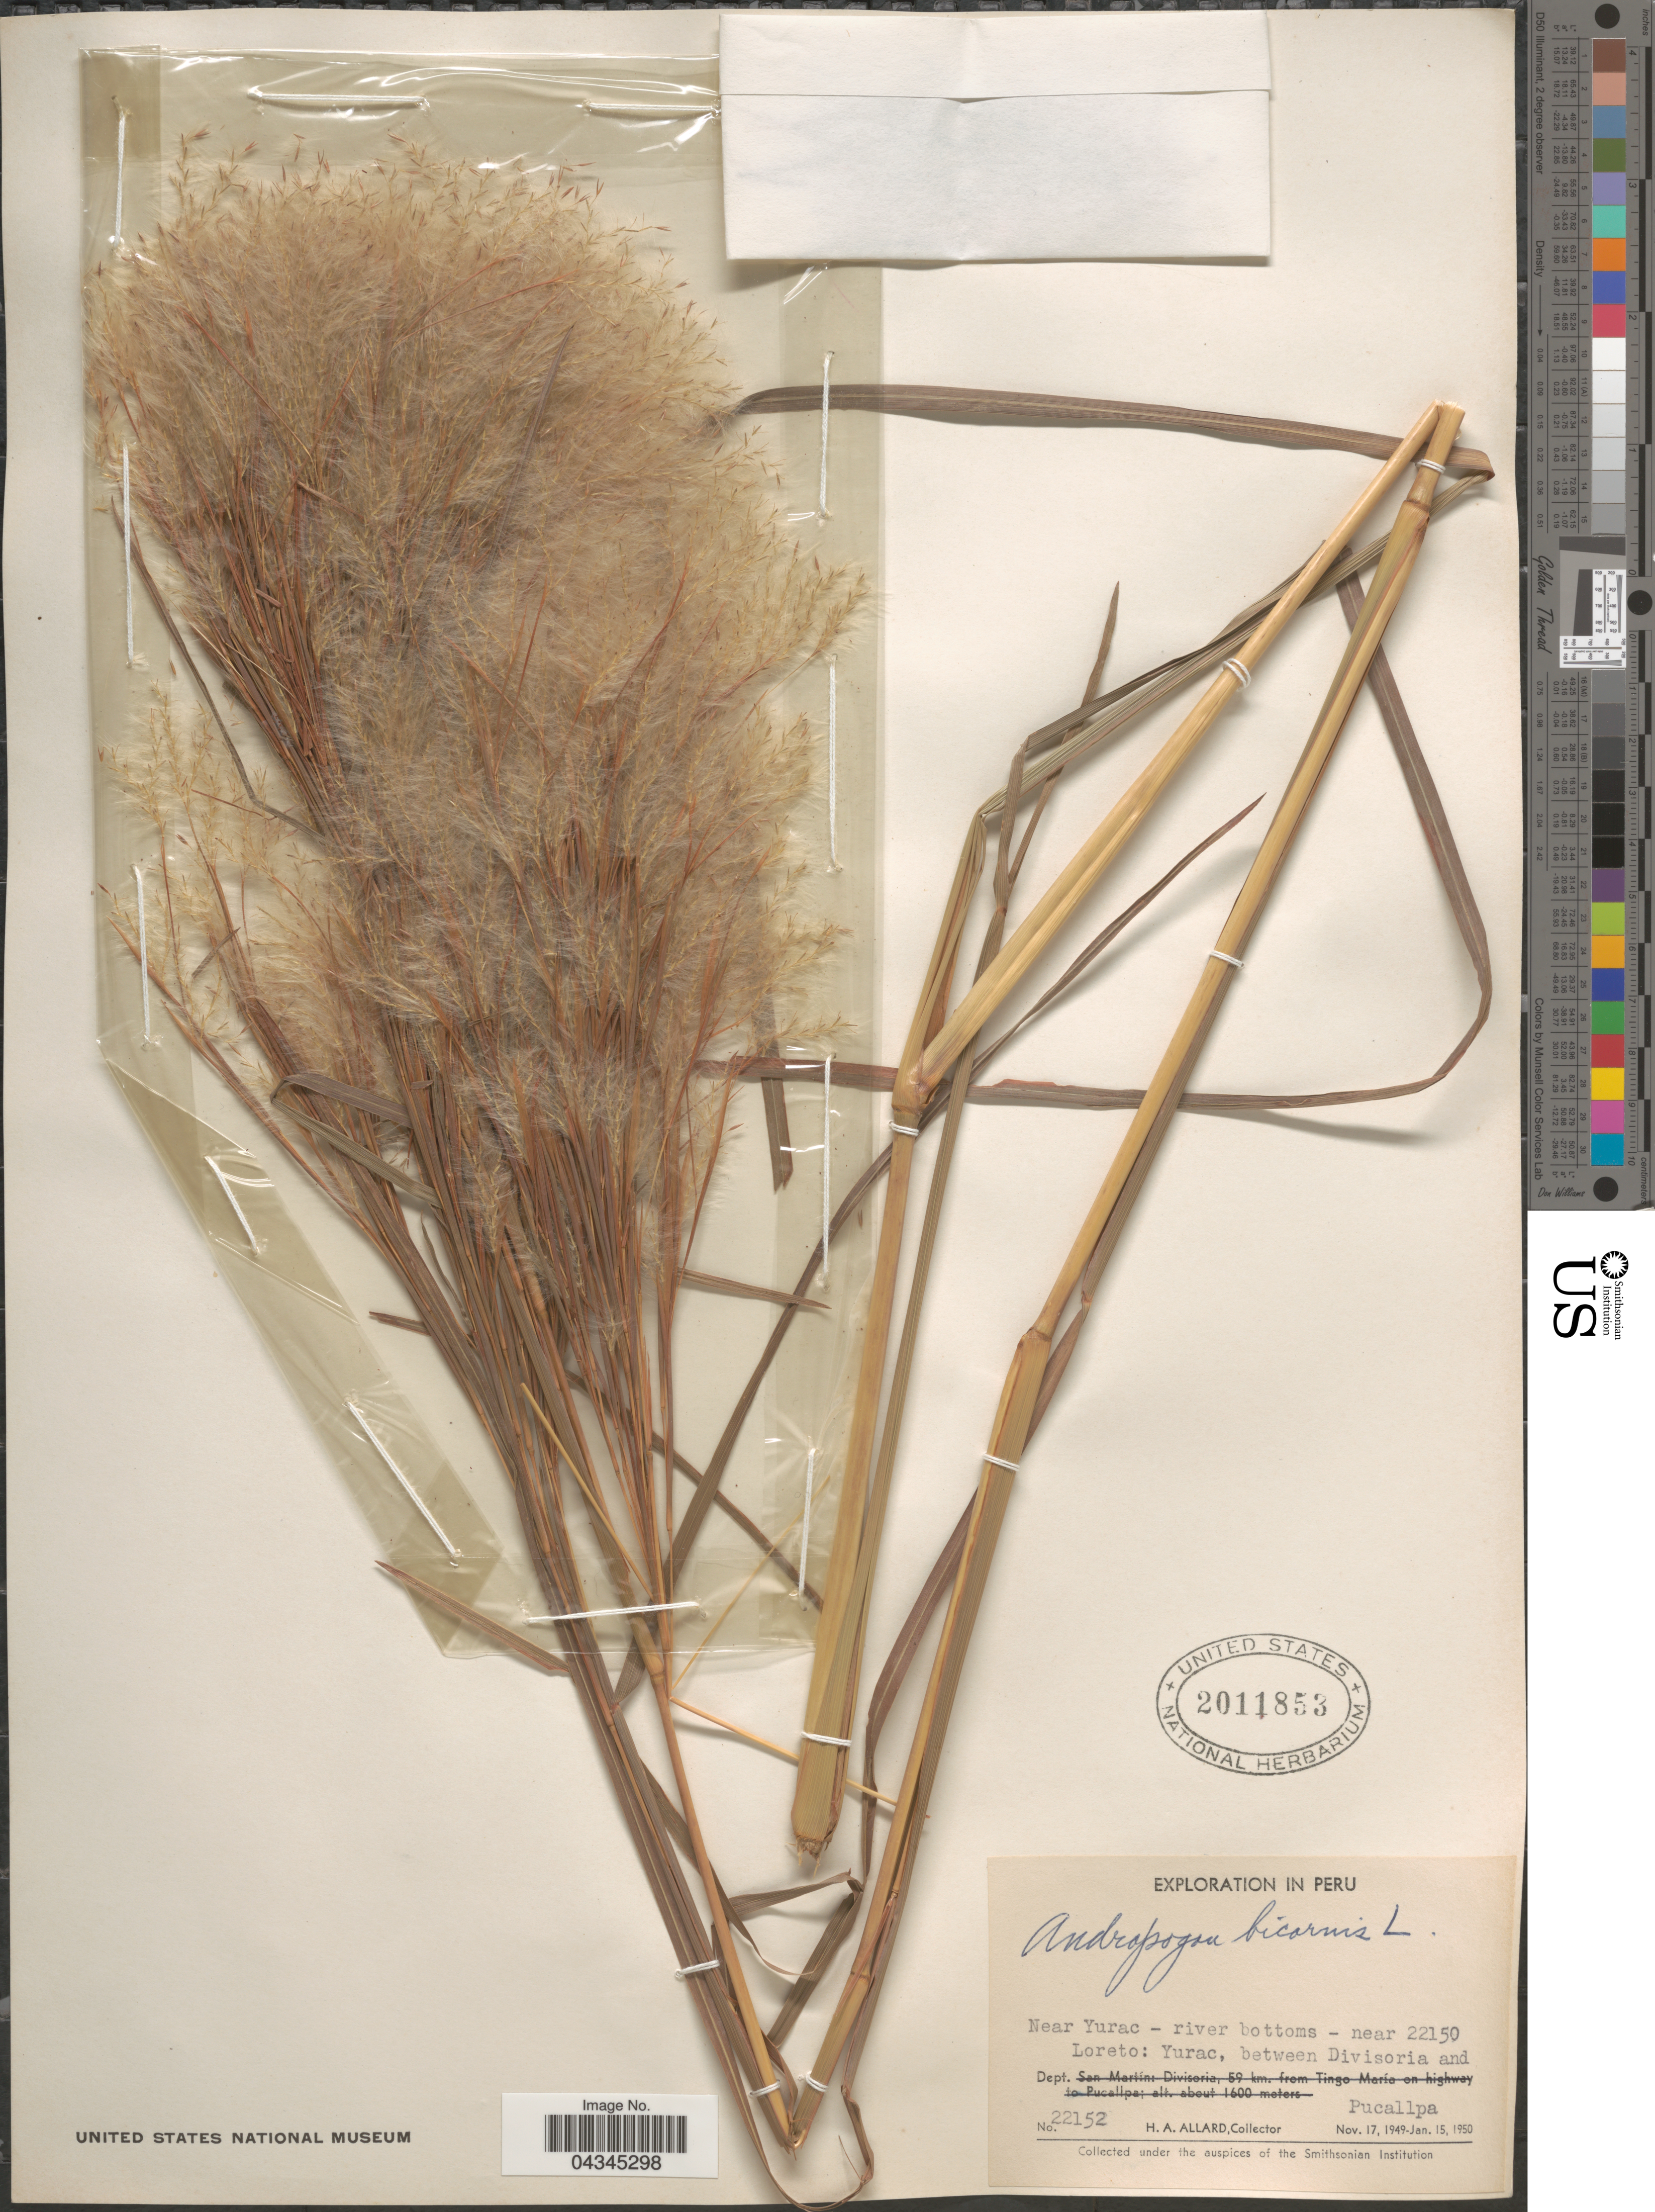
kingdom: Plantae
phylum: Tracheophyta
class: Liliopsida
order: Poales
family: Poaceae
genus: Andropogon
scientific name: Andropogon bicornis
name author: L.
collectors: H. A. Allard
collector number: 22152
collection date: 1949-11-17/1950-01-15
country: Peru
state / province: Loreto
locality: Exploration In Peru. Near Yurac - river bottoms - near 22150. Loreto: Yurac, between Divisoria and Pucallpa.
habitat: near river bottoms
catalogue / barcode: US 2011853